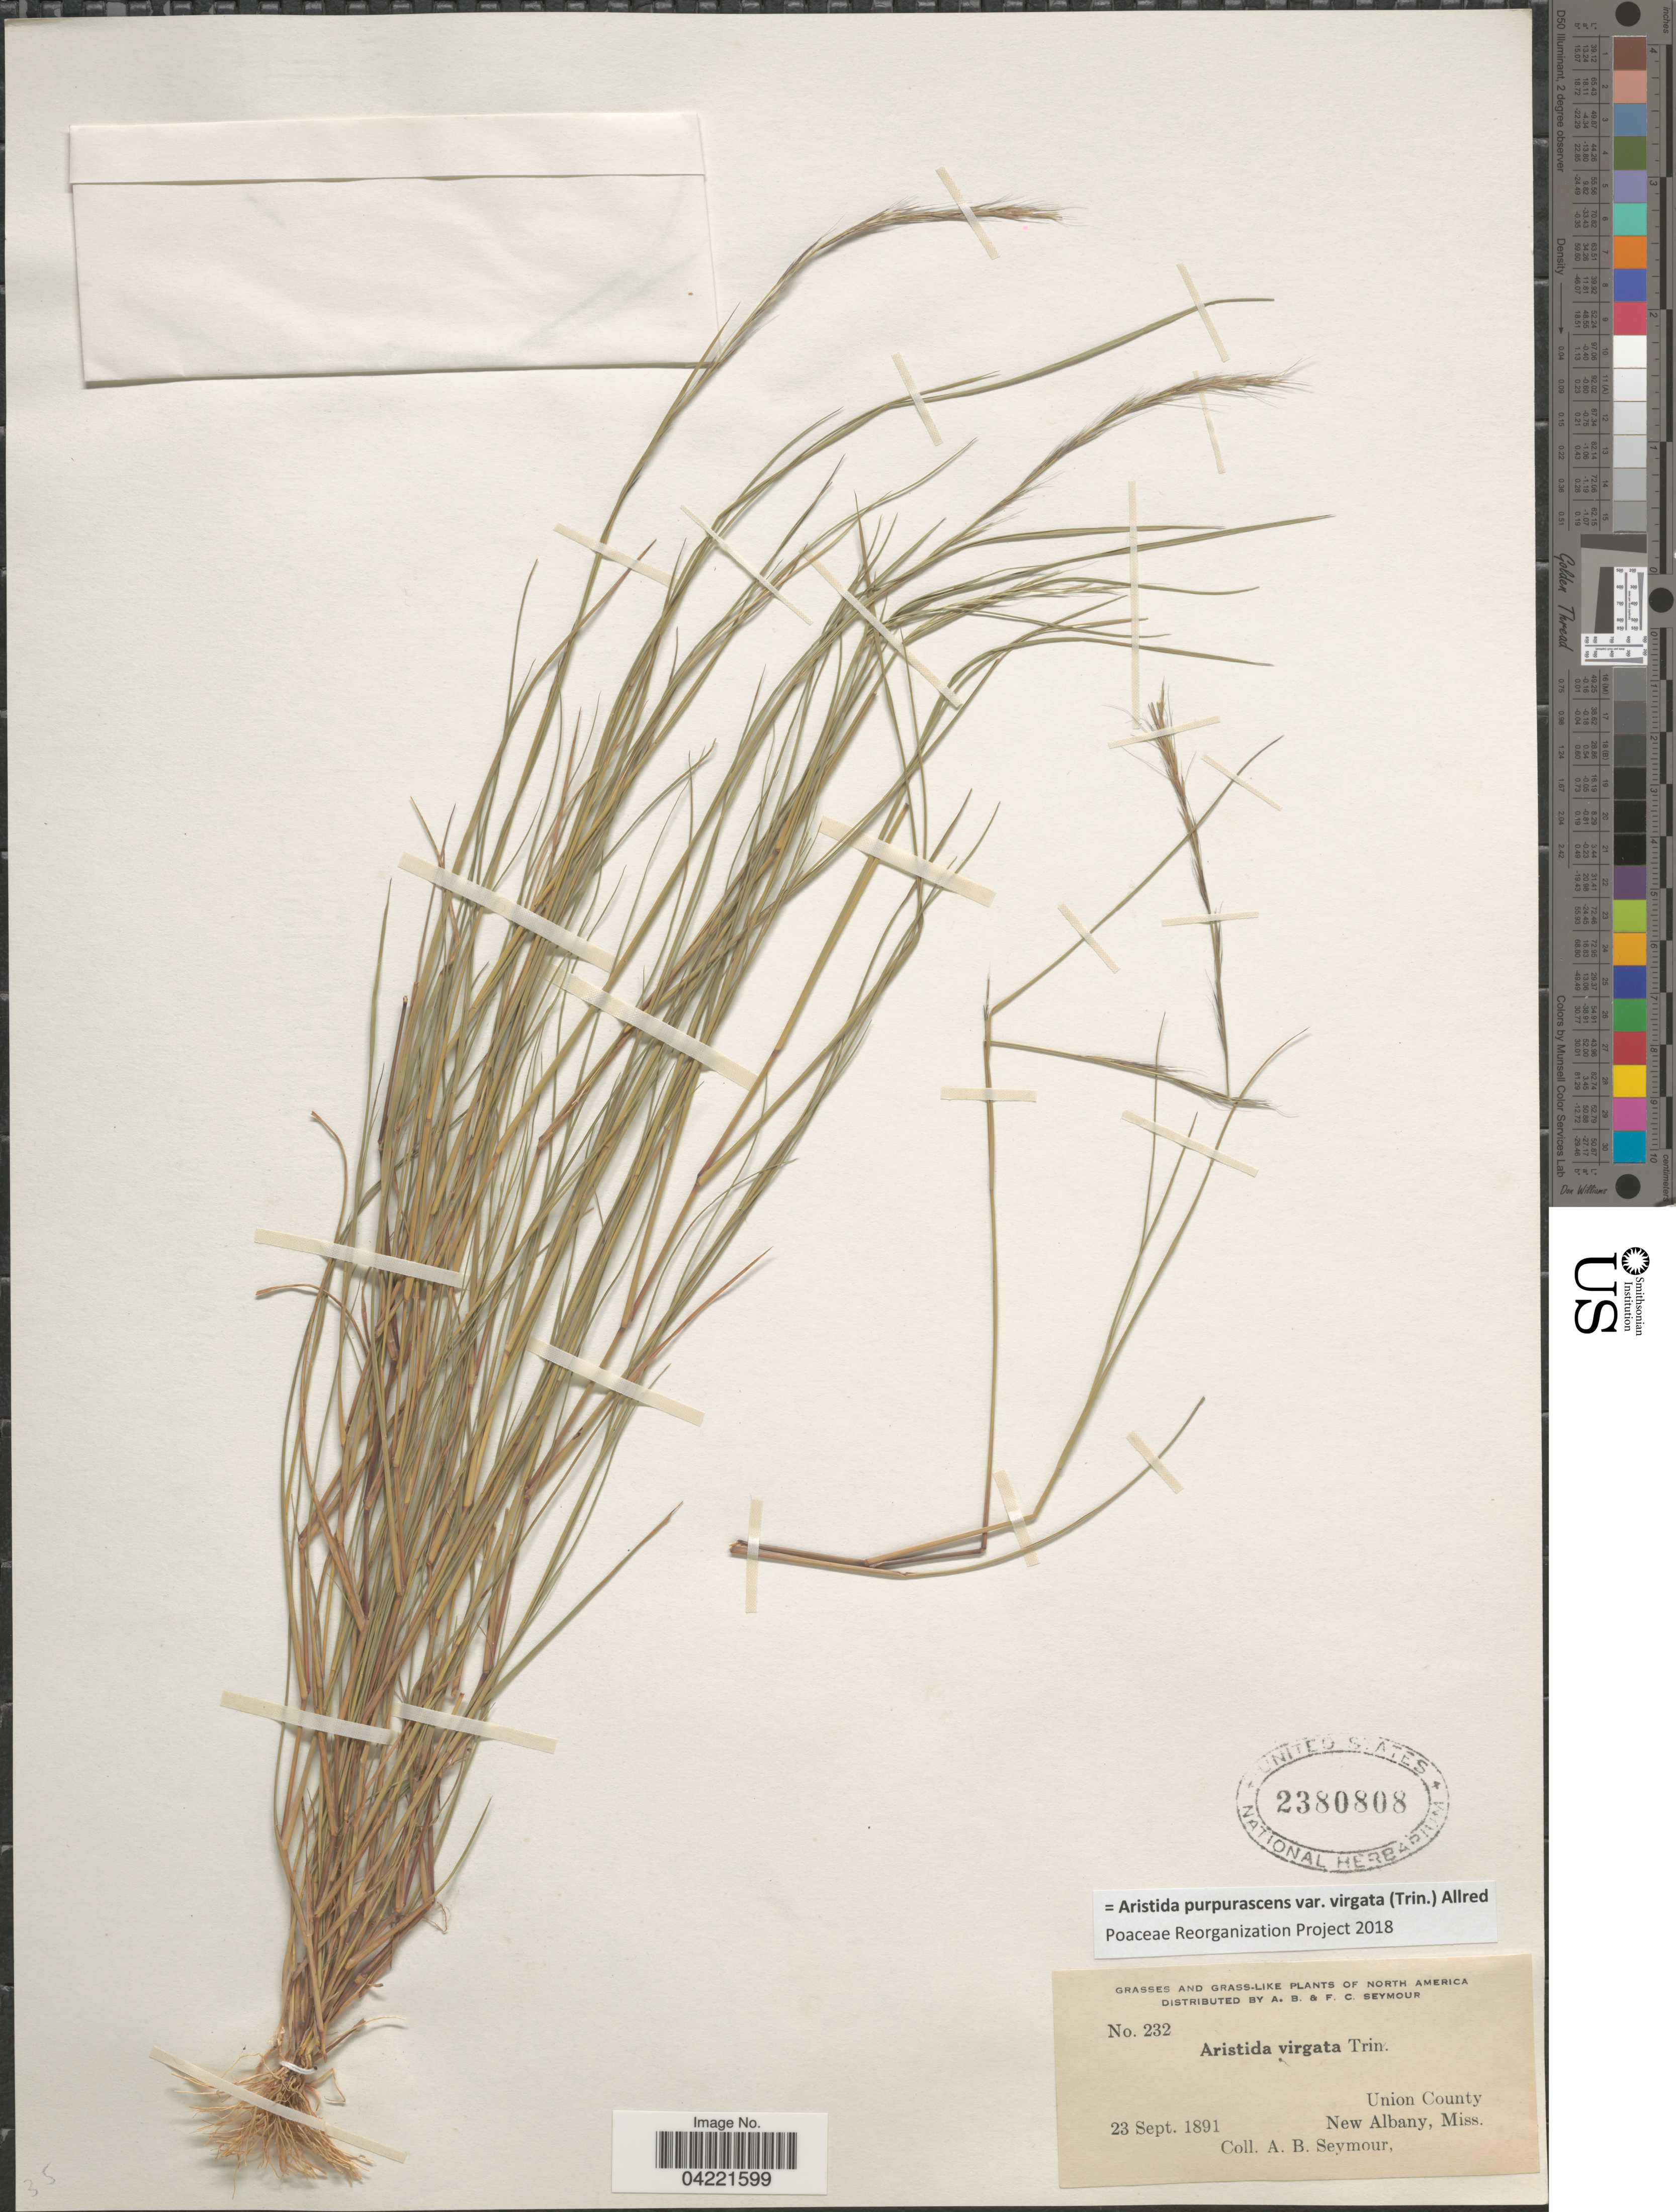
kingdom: Plantae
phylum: Tracheophyta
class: Liliopsida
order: Poales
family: Poaceae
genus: Aristida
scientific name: Aristida purpurascens var. virgata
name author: (Trin.) Allred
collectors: A. Seymour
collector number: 232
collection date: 1891-09-23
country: United States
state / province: Mississippi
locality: Union County. New Albany.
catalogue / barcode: US 2380808